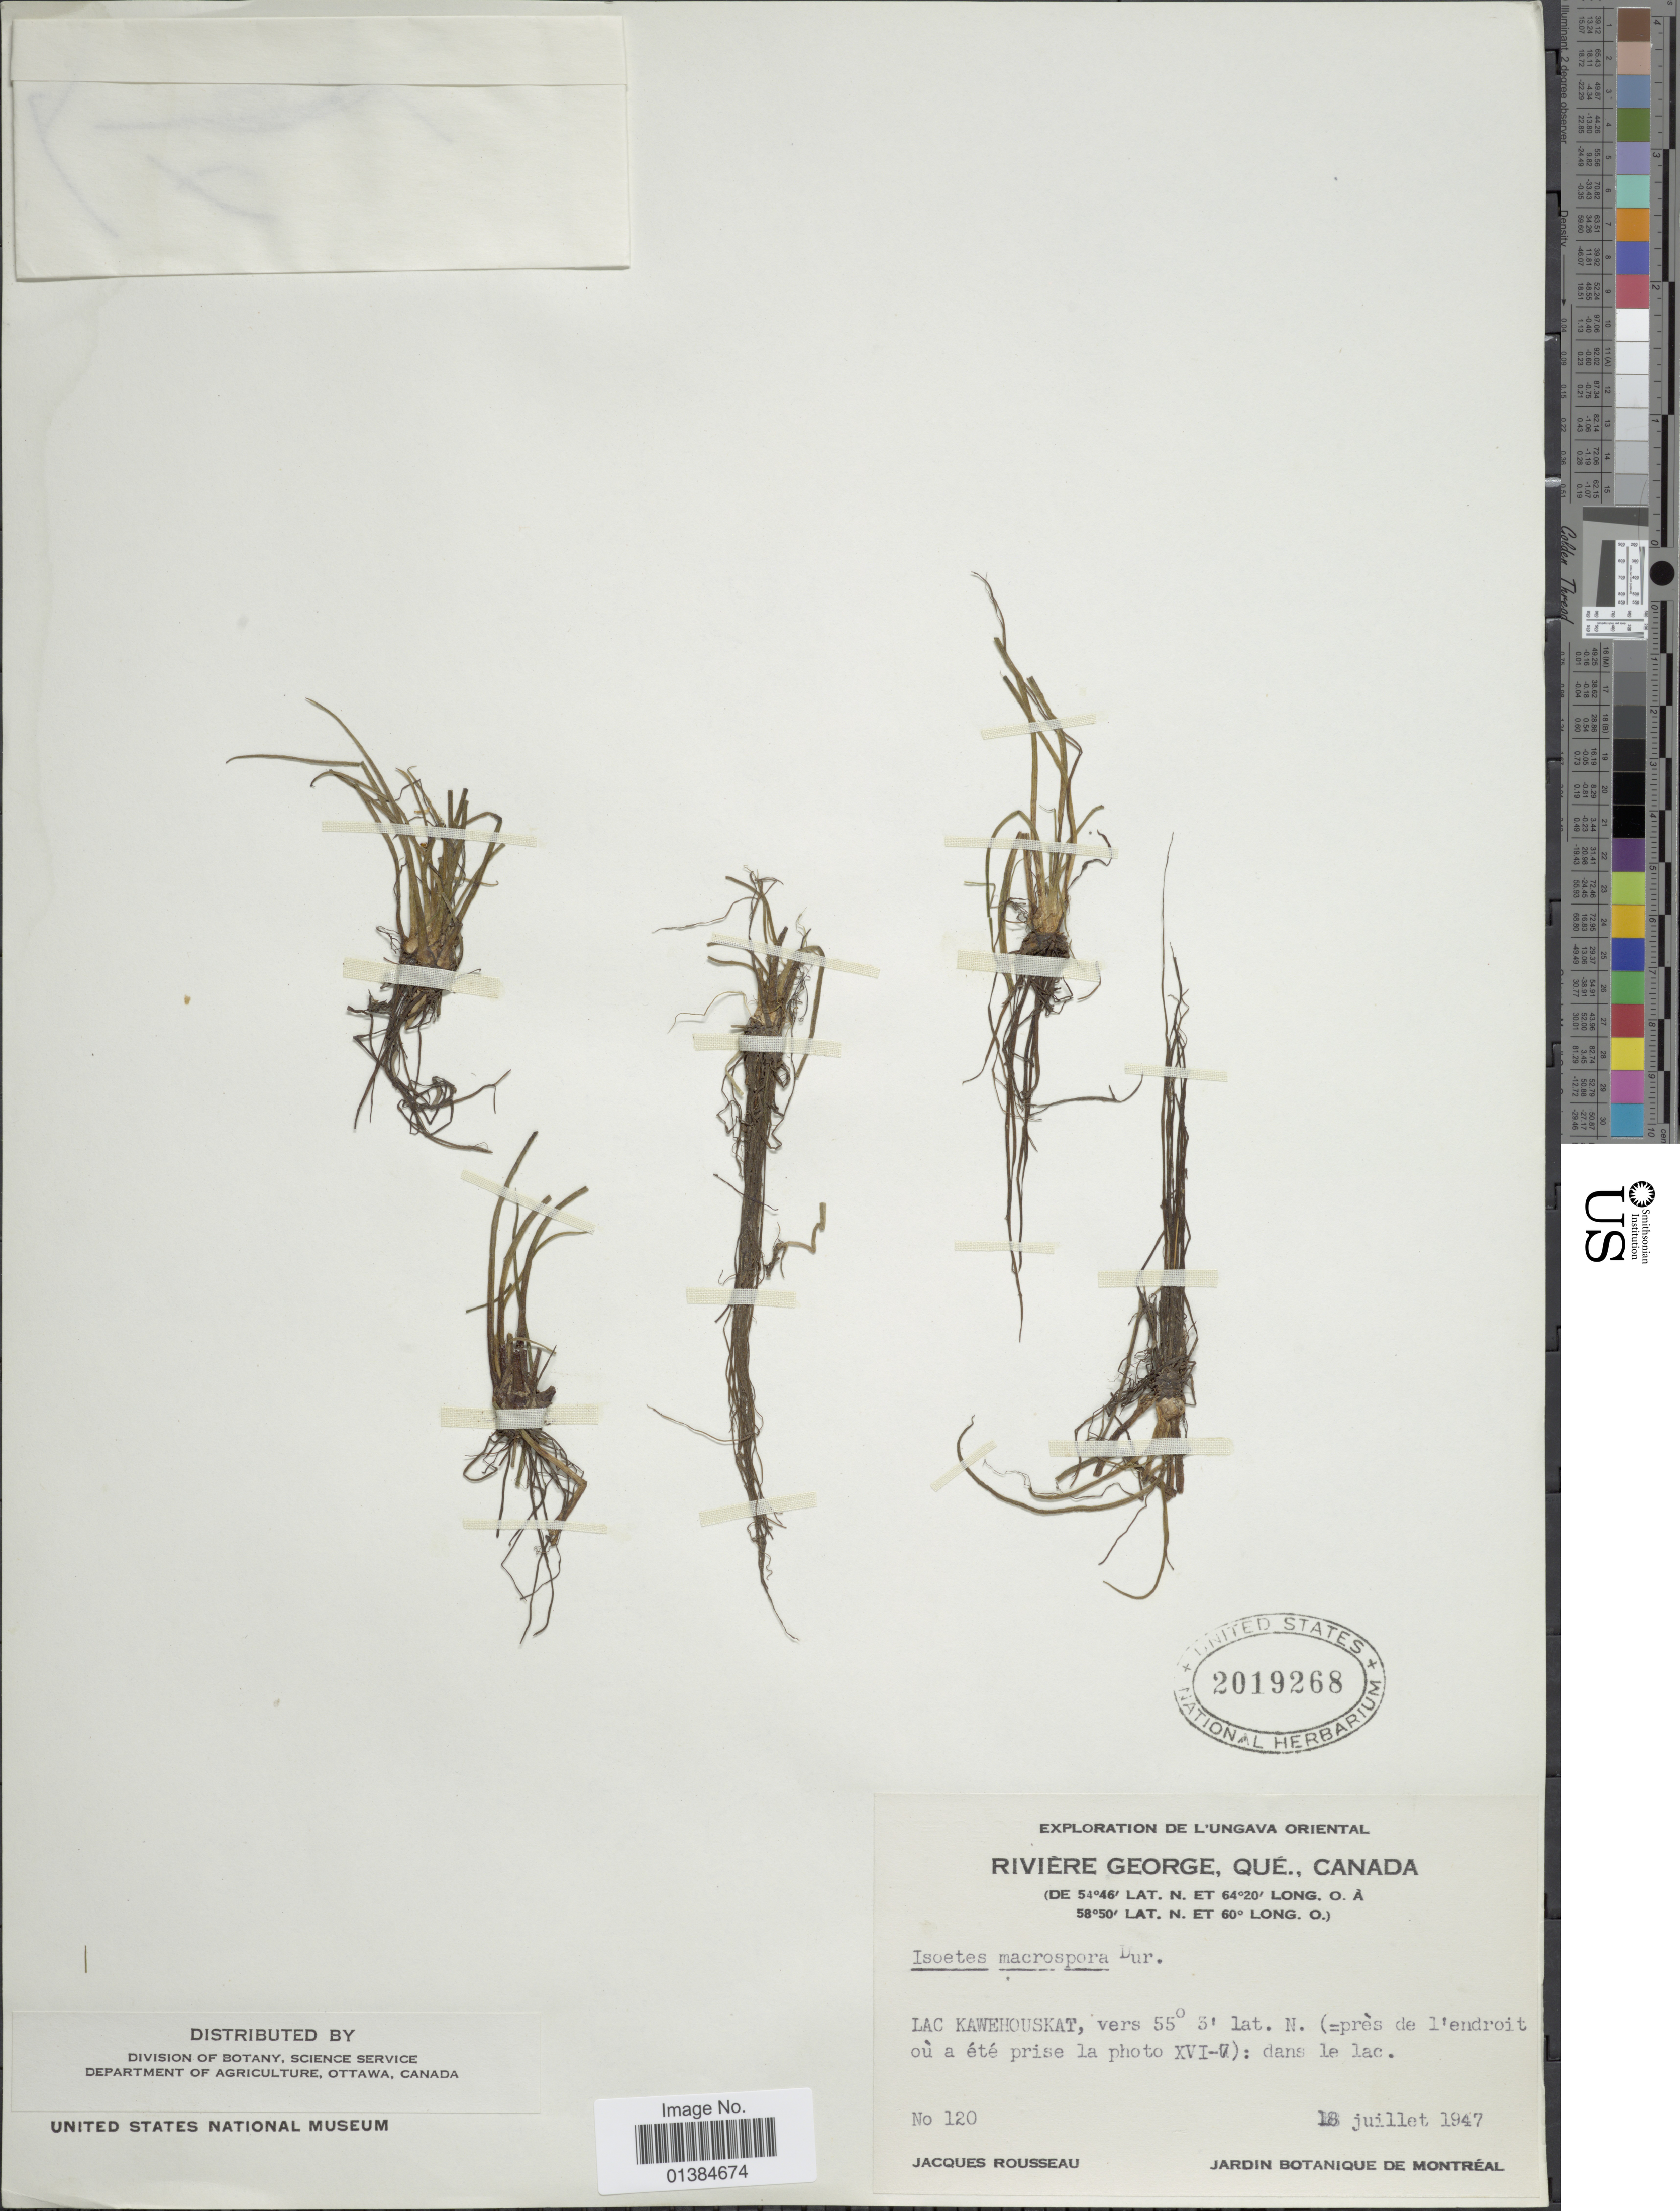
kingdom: Plantae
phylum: Tracheophyta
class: Lycopodiopsida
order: Isoetales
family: Isoetaceae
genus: Isoetes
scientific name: Isoetes macrospora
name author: Durieu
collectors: J. Rousseau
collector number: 120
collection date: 1947-07-18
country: Canada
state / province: Quebec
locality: Rivière George. Lac Kawehouskat.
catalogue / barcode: US 2019268